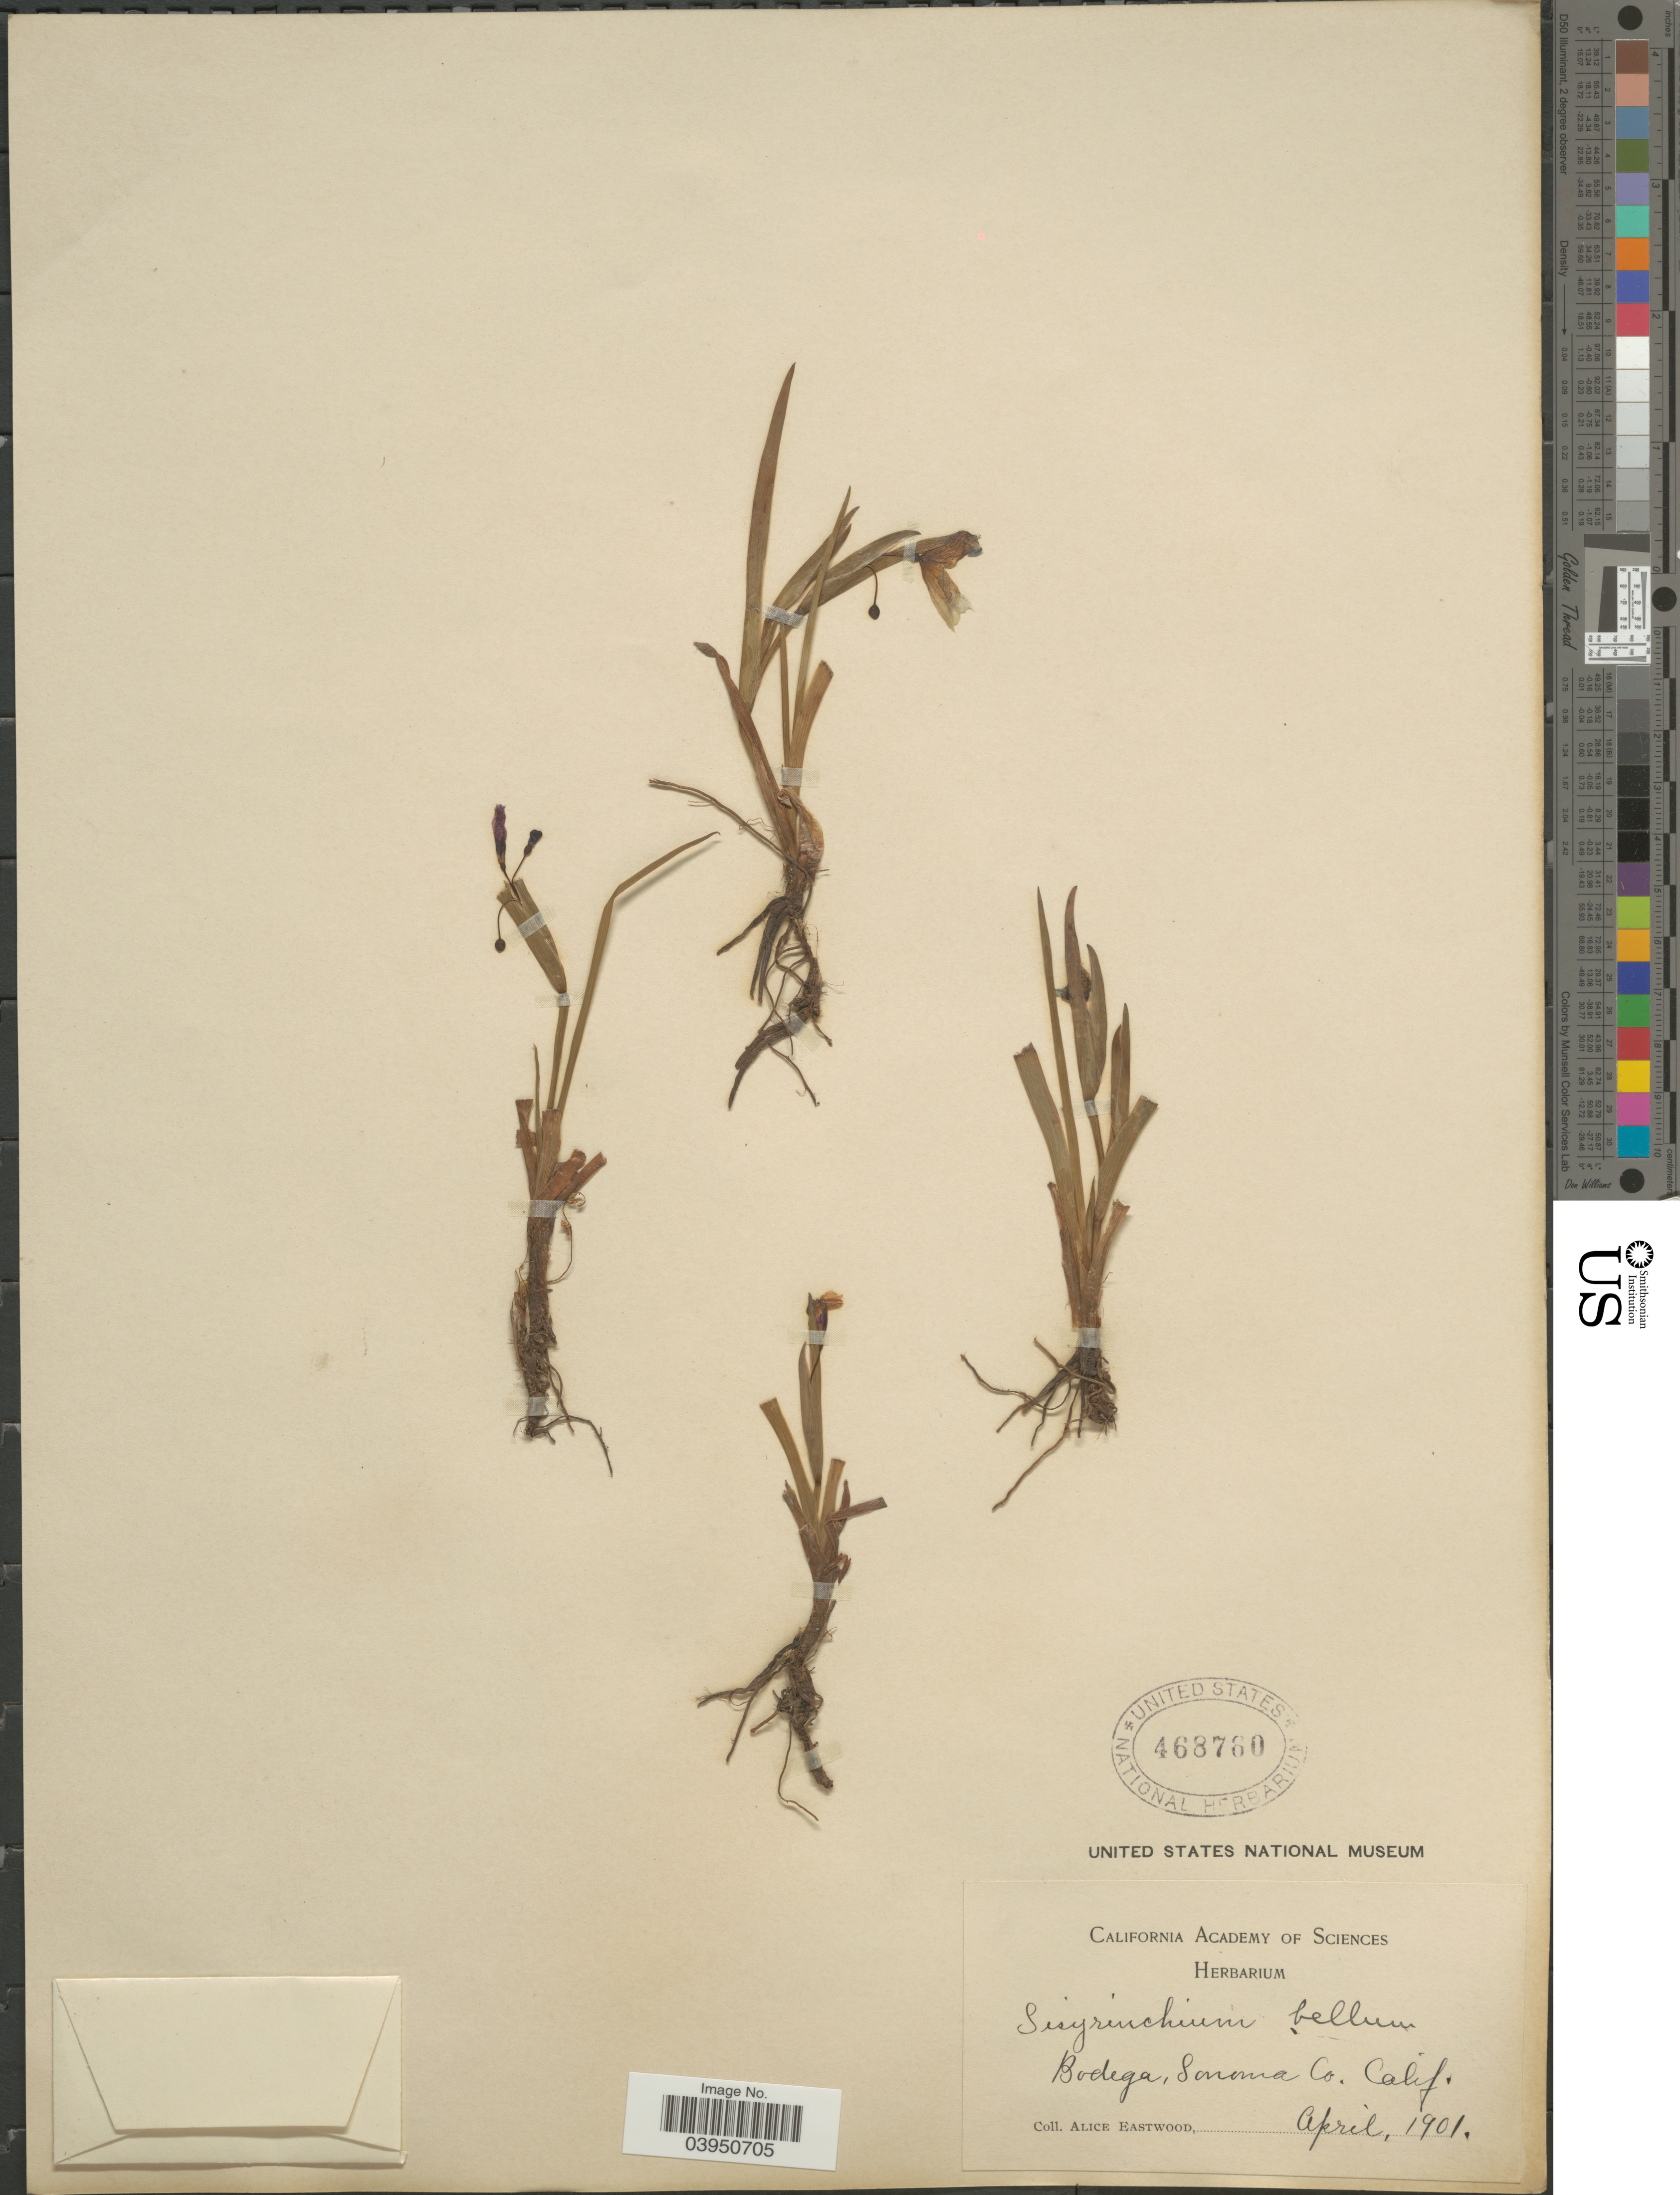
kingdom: Plantae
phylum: Tracheophyta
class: Liliopsida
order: Asparagales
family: Iridaceae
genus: Sisyrinchium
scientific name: Sisyrinchium bellum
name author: S. Watson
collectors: A. Eastwood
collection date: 1901-04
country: United States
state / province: California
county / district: Sonoma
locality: Bodega, Sonoma Co.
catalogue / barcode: US 468760